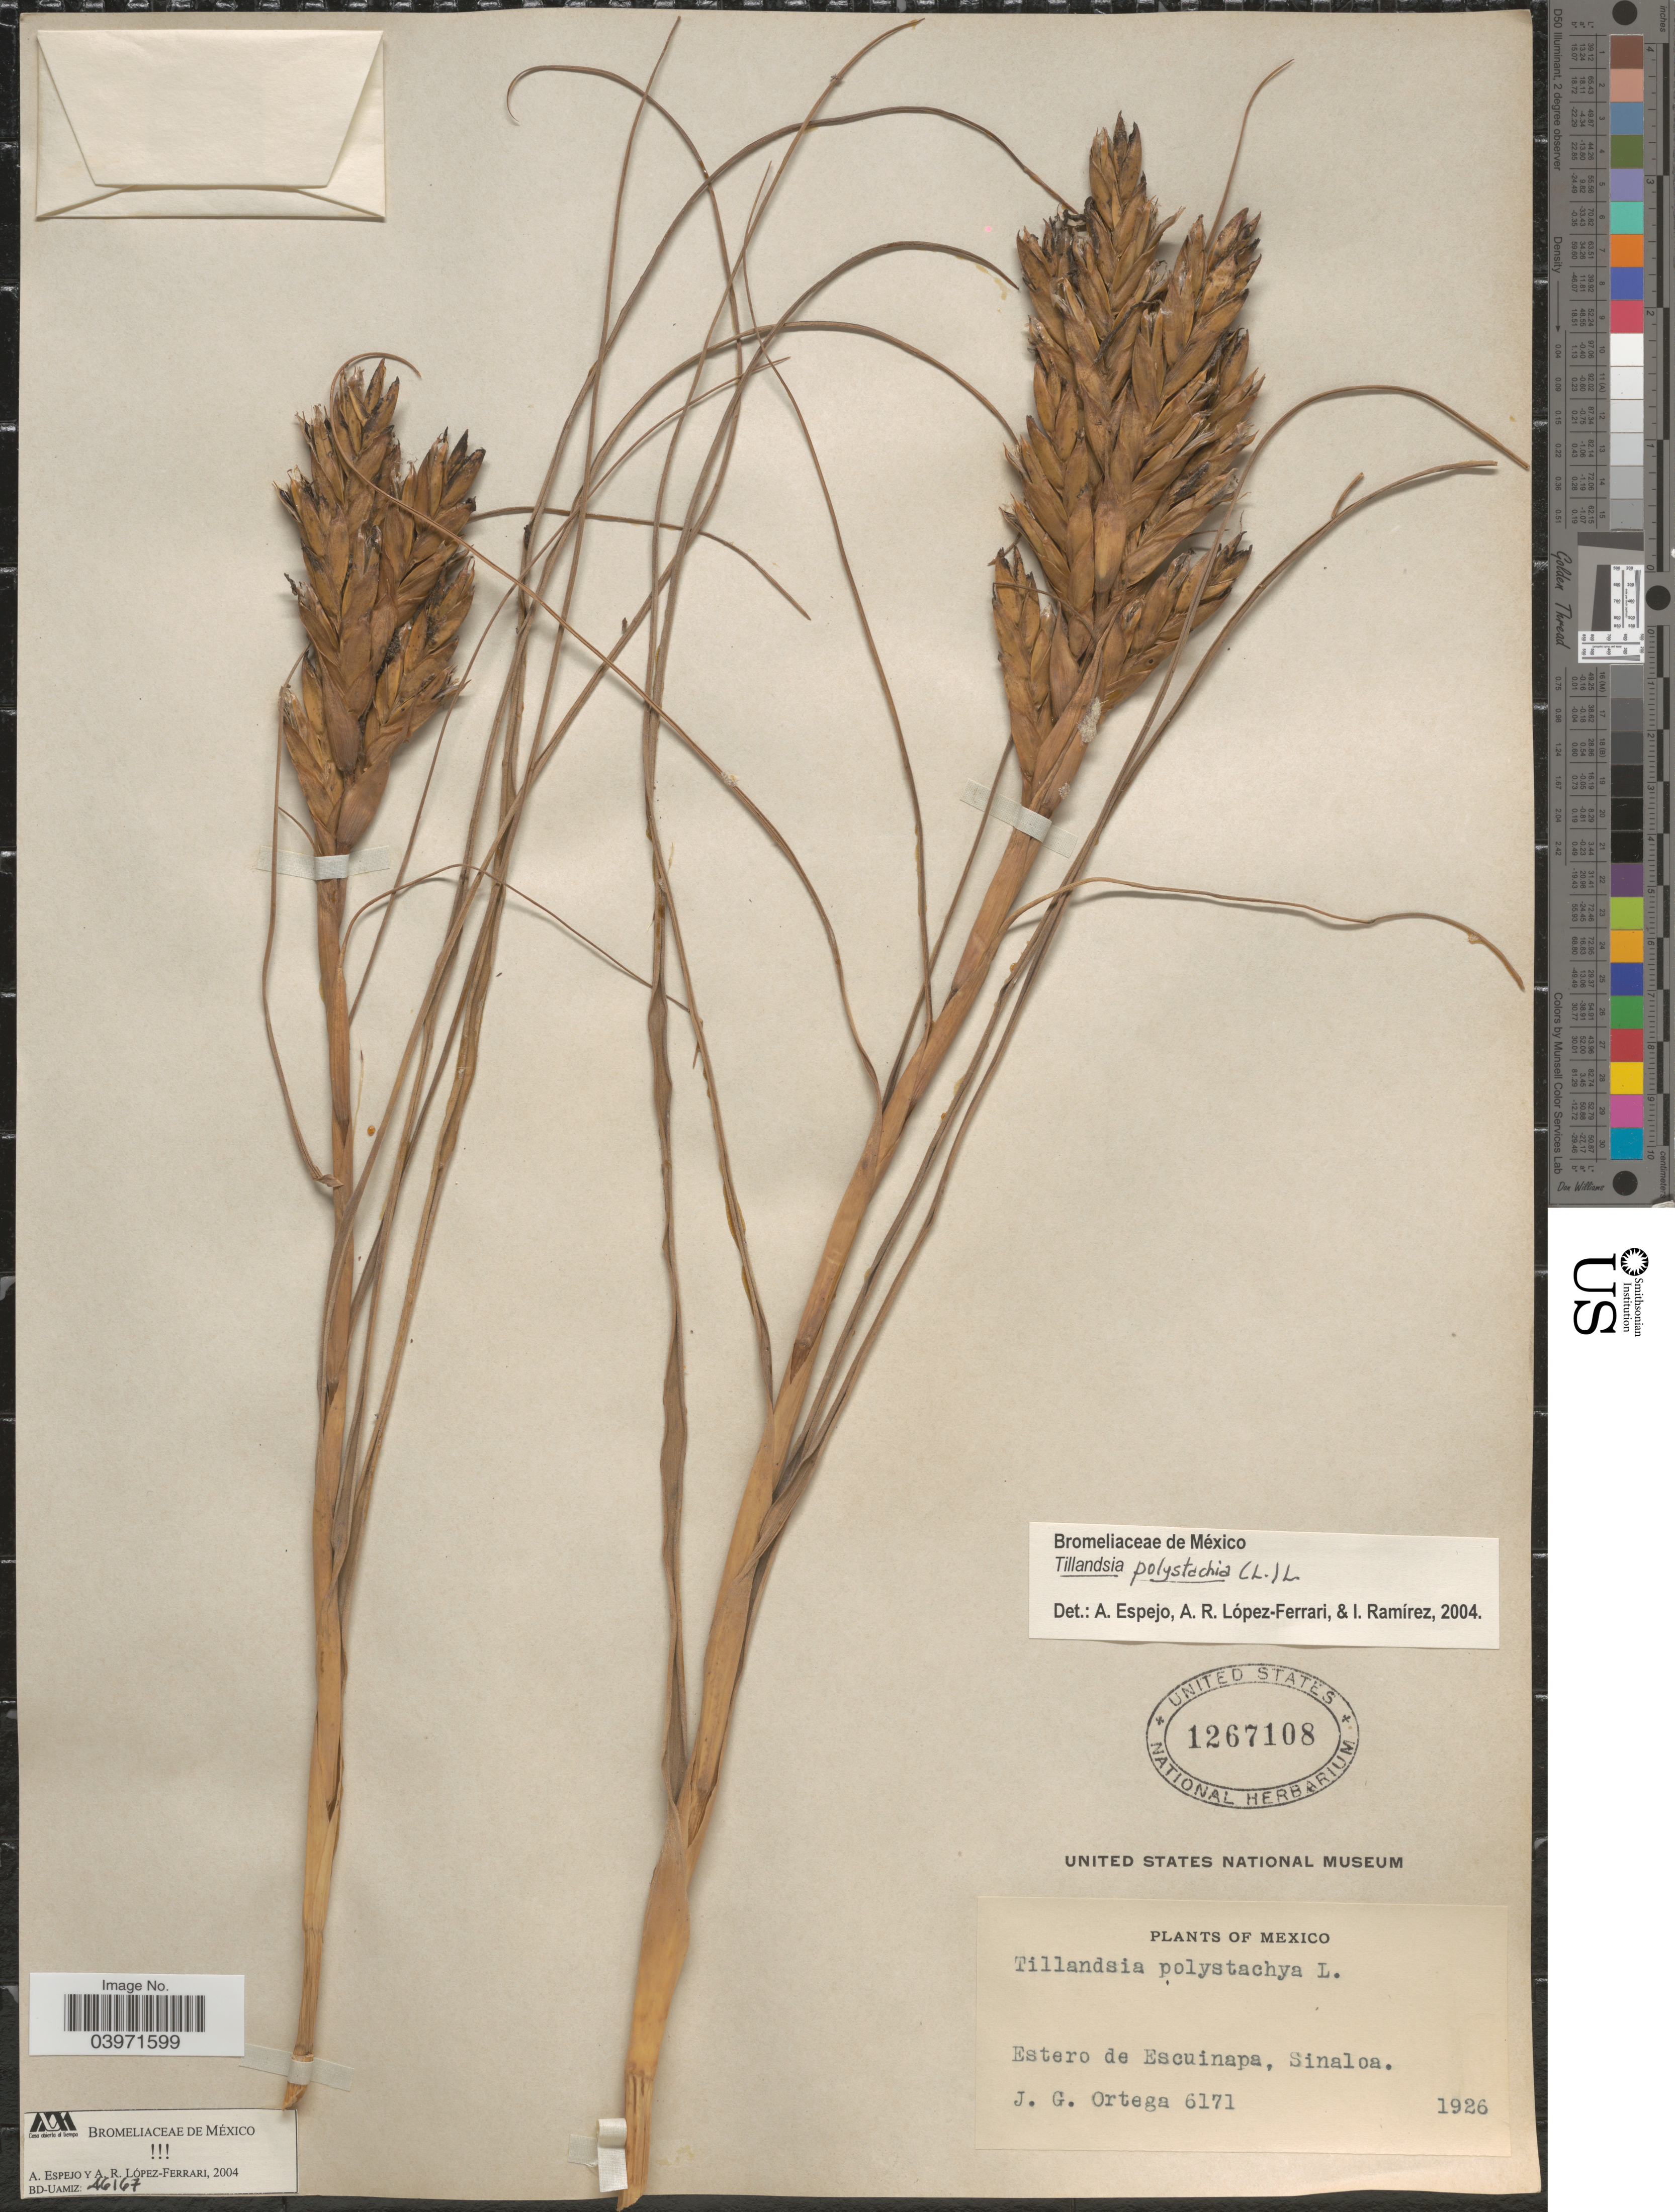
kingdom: Plantae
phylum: Tracheophyta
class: Liliopsida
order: Poales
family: Bromeliaceae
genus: Tillandsia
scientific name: Tillandsia polystachia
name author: (L.) L.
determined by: Espejo, Adolfo; López Ferrari, Ana R.; Ramírez M., Ivon M.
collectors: J. Ortega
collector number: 6171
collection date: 1926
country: Mexico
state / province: Sinaloa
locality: Estero de Escuinapa.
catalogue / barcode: US 1267108